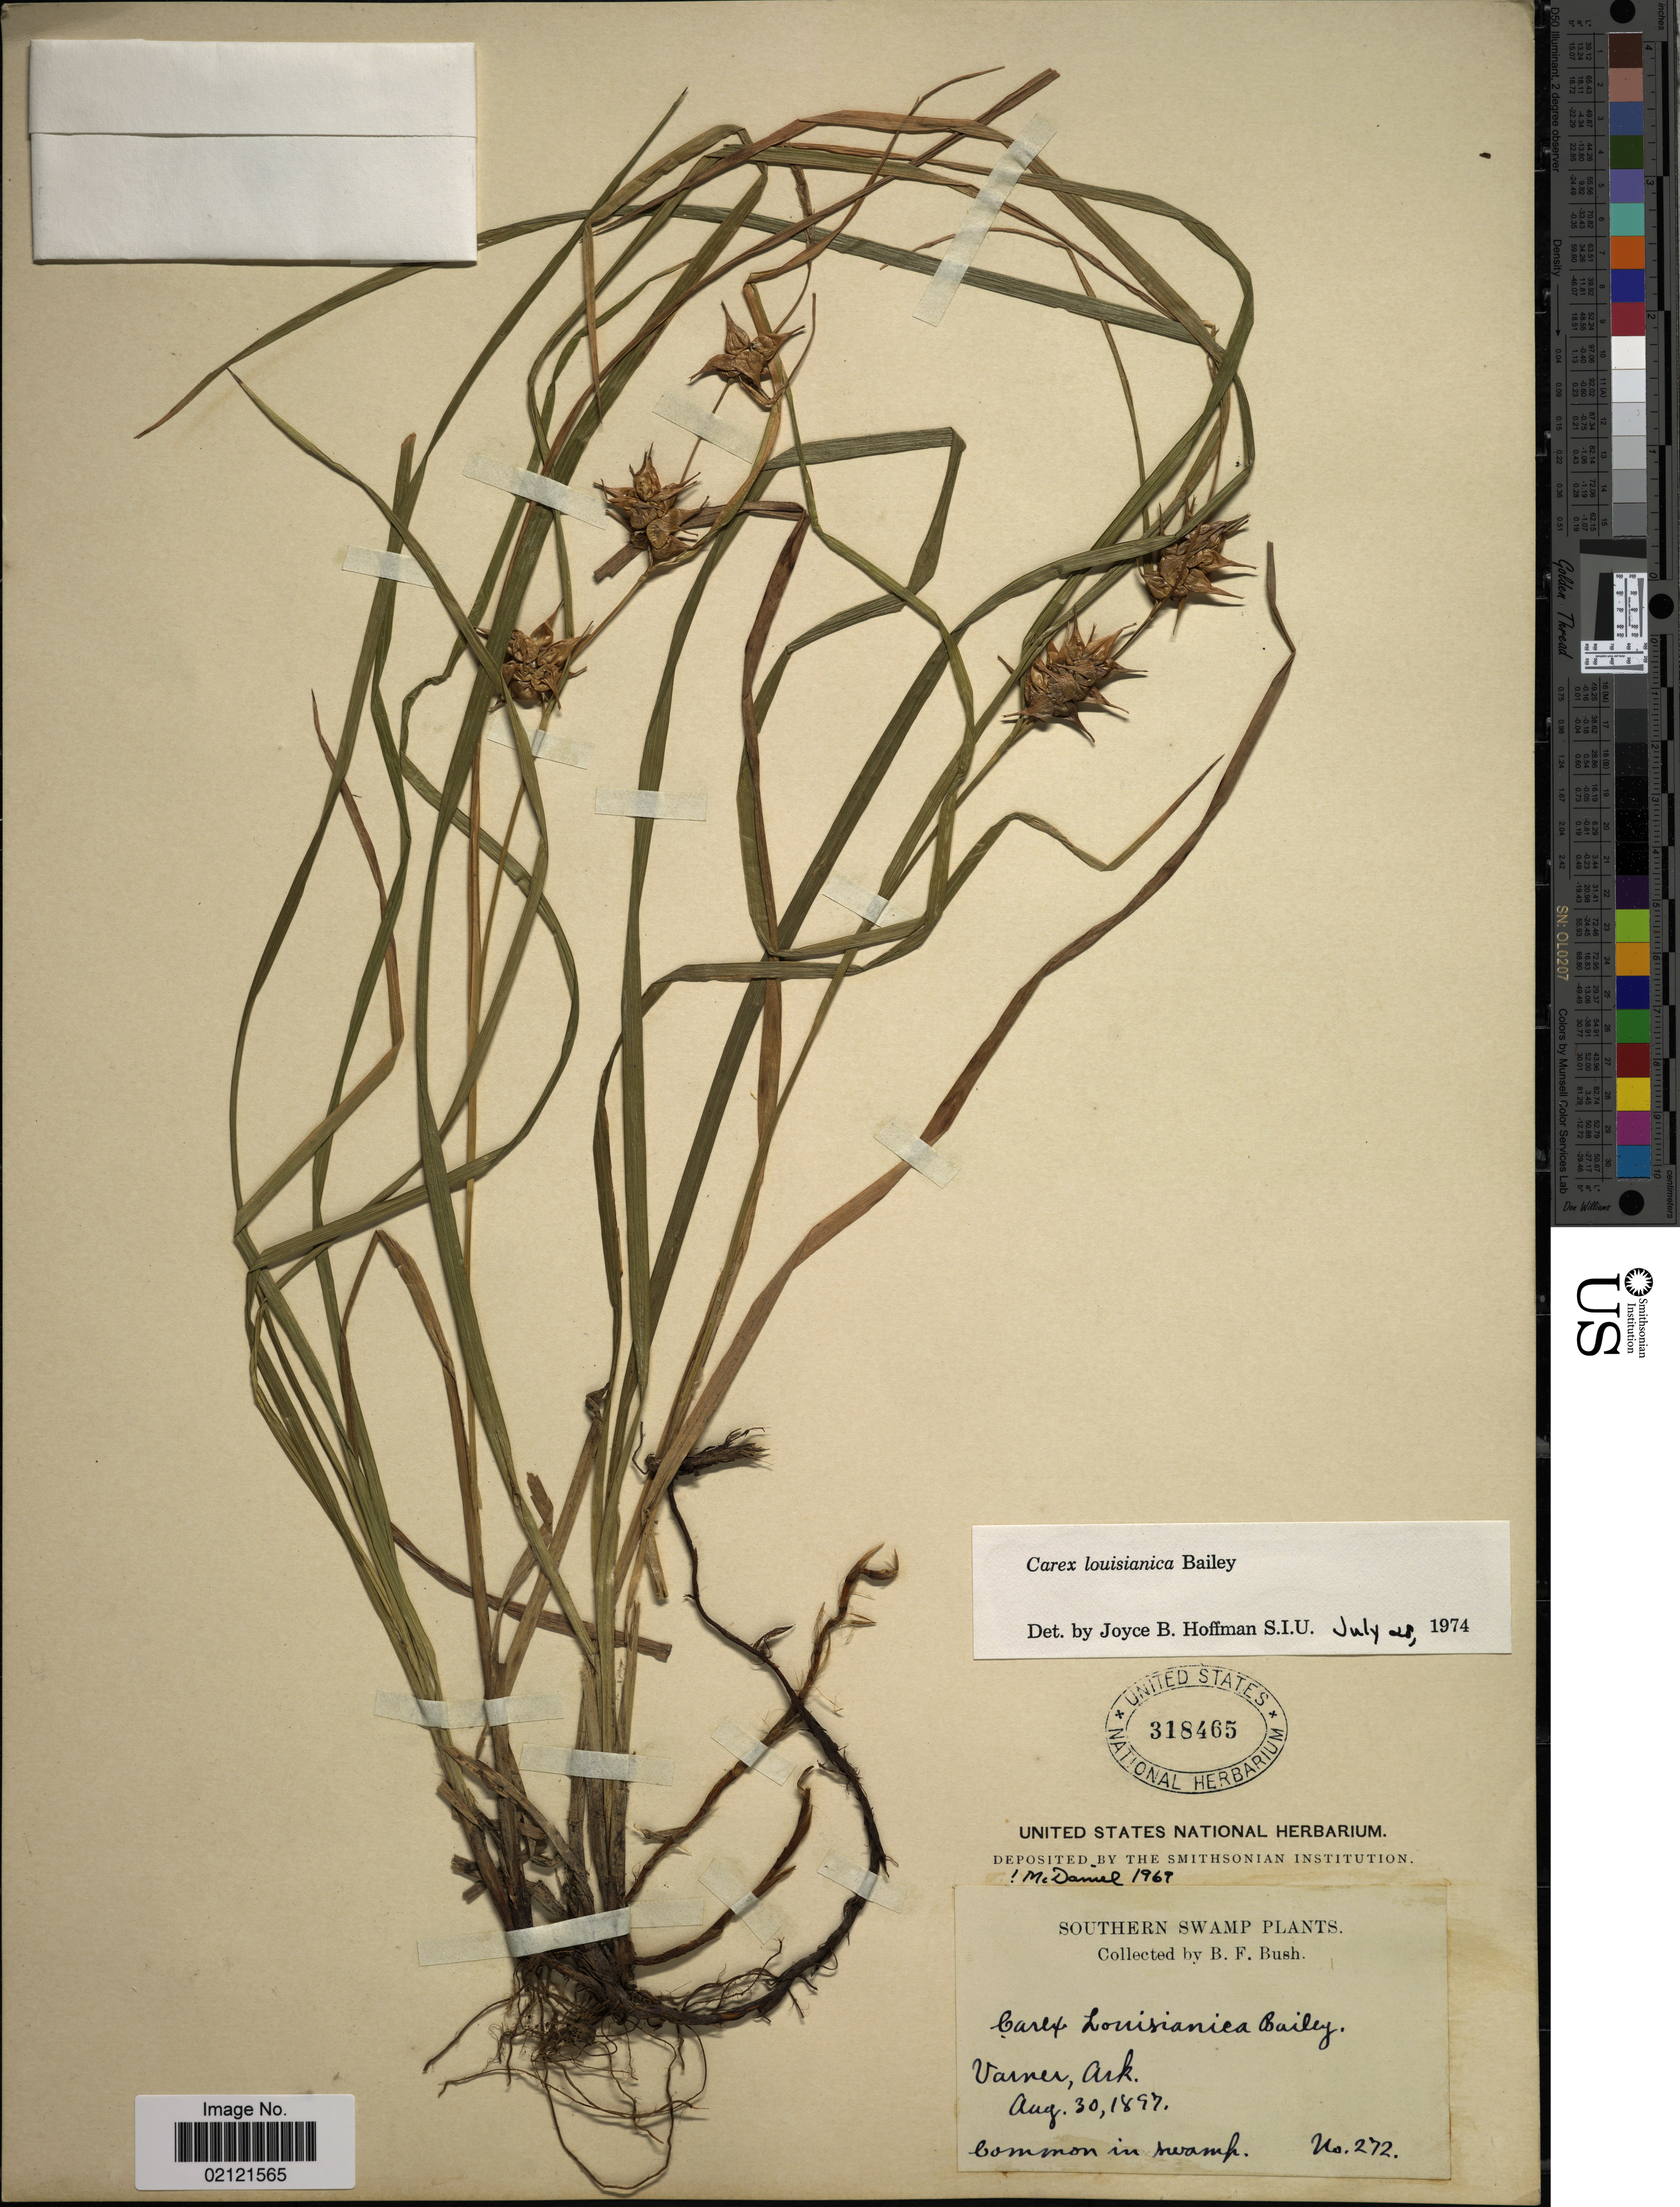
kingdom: Plantae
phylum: Tracheophyta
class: Liliopsida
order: Poales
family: Cyperaceae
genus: Carex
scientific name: Carex louisianica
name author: L.H. Bailey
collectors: B. F. Bush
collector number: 272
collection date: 1897-08-30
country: United States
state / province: Arkansas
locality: Southern Swamp, Varner.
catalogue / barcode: US 318465